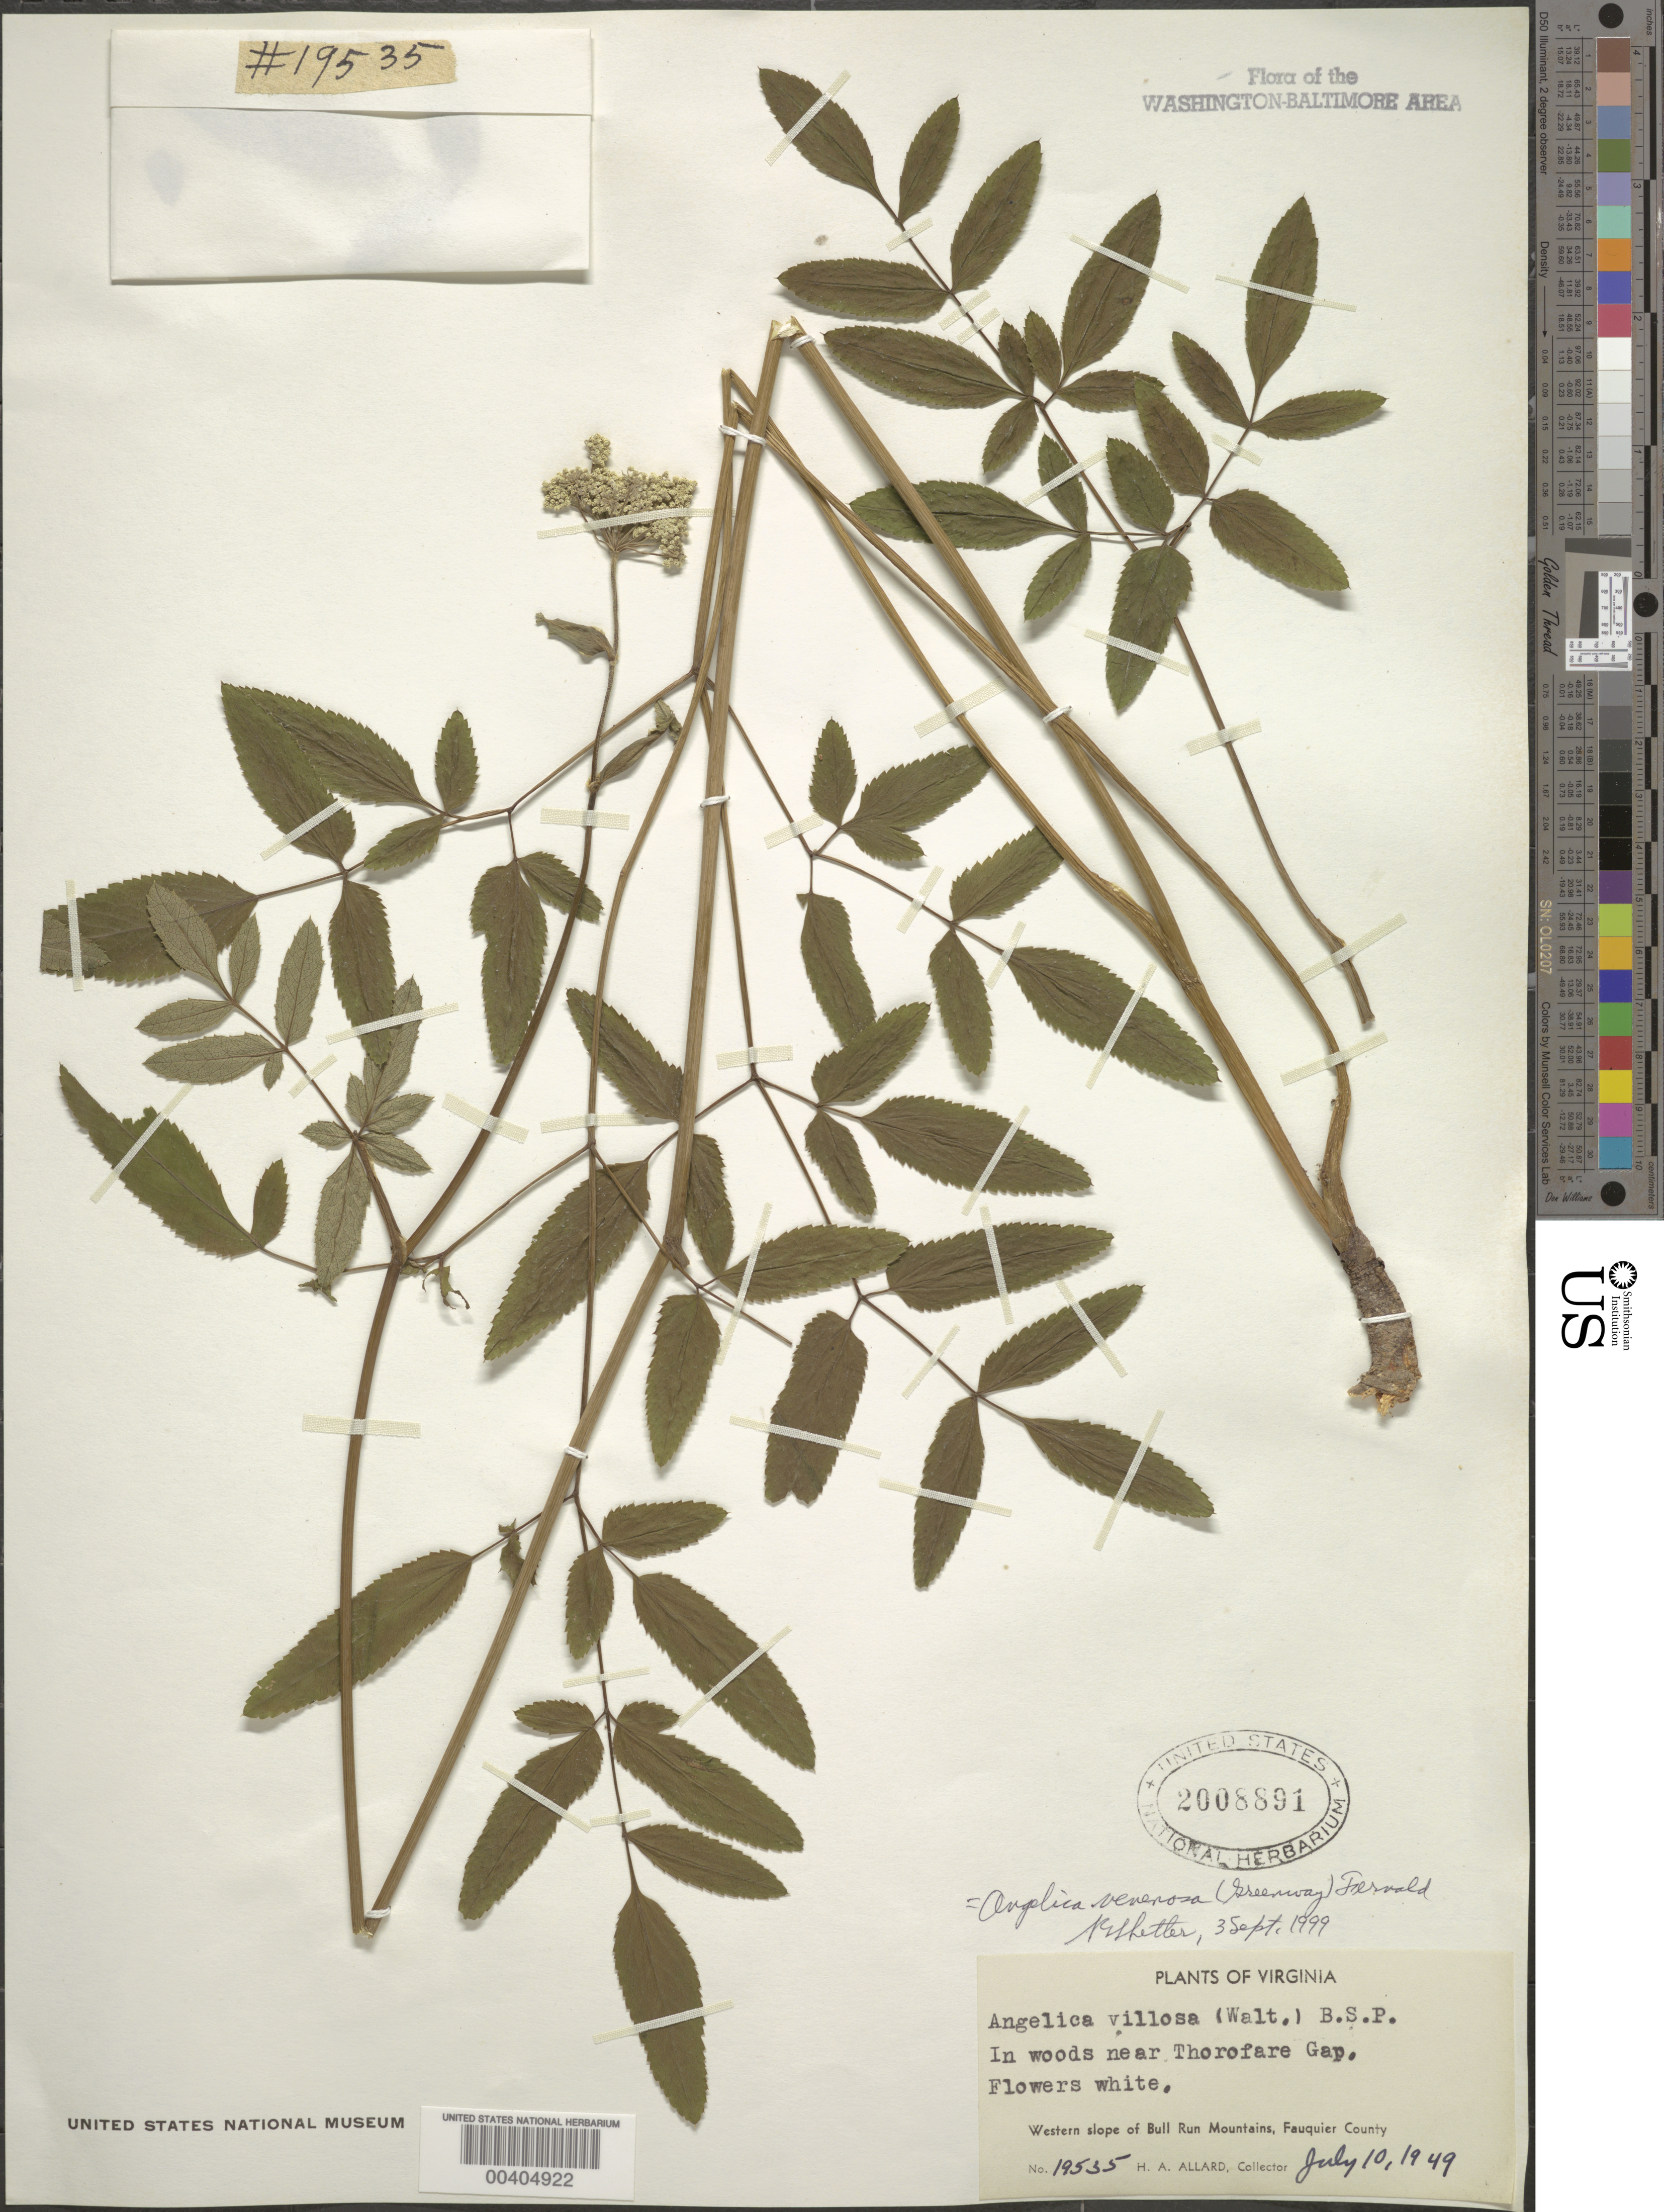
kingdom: Plantae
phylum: Tracheophyta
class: Magnoliopsida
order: Apiales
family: Apiaceae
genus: Angelica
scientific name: Angelica venenosa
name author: (Greenway) Fernald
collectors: H. A. Allard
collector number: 19535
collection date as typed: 10 Jul 1949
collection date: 1949-07-10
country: United States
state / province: Virginia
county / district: Fauquier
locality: Near Thorofare Gap western slope of Bull Run Mts.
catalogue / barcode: US 2008891